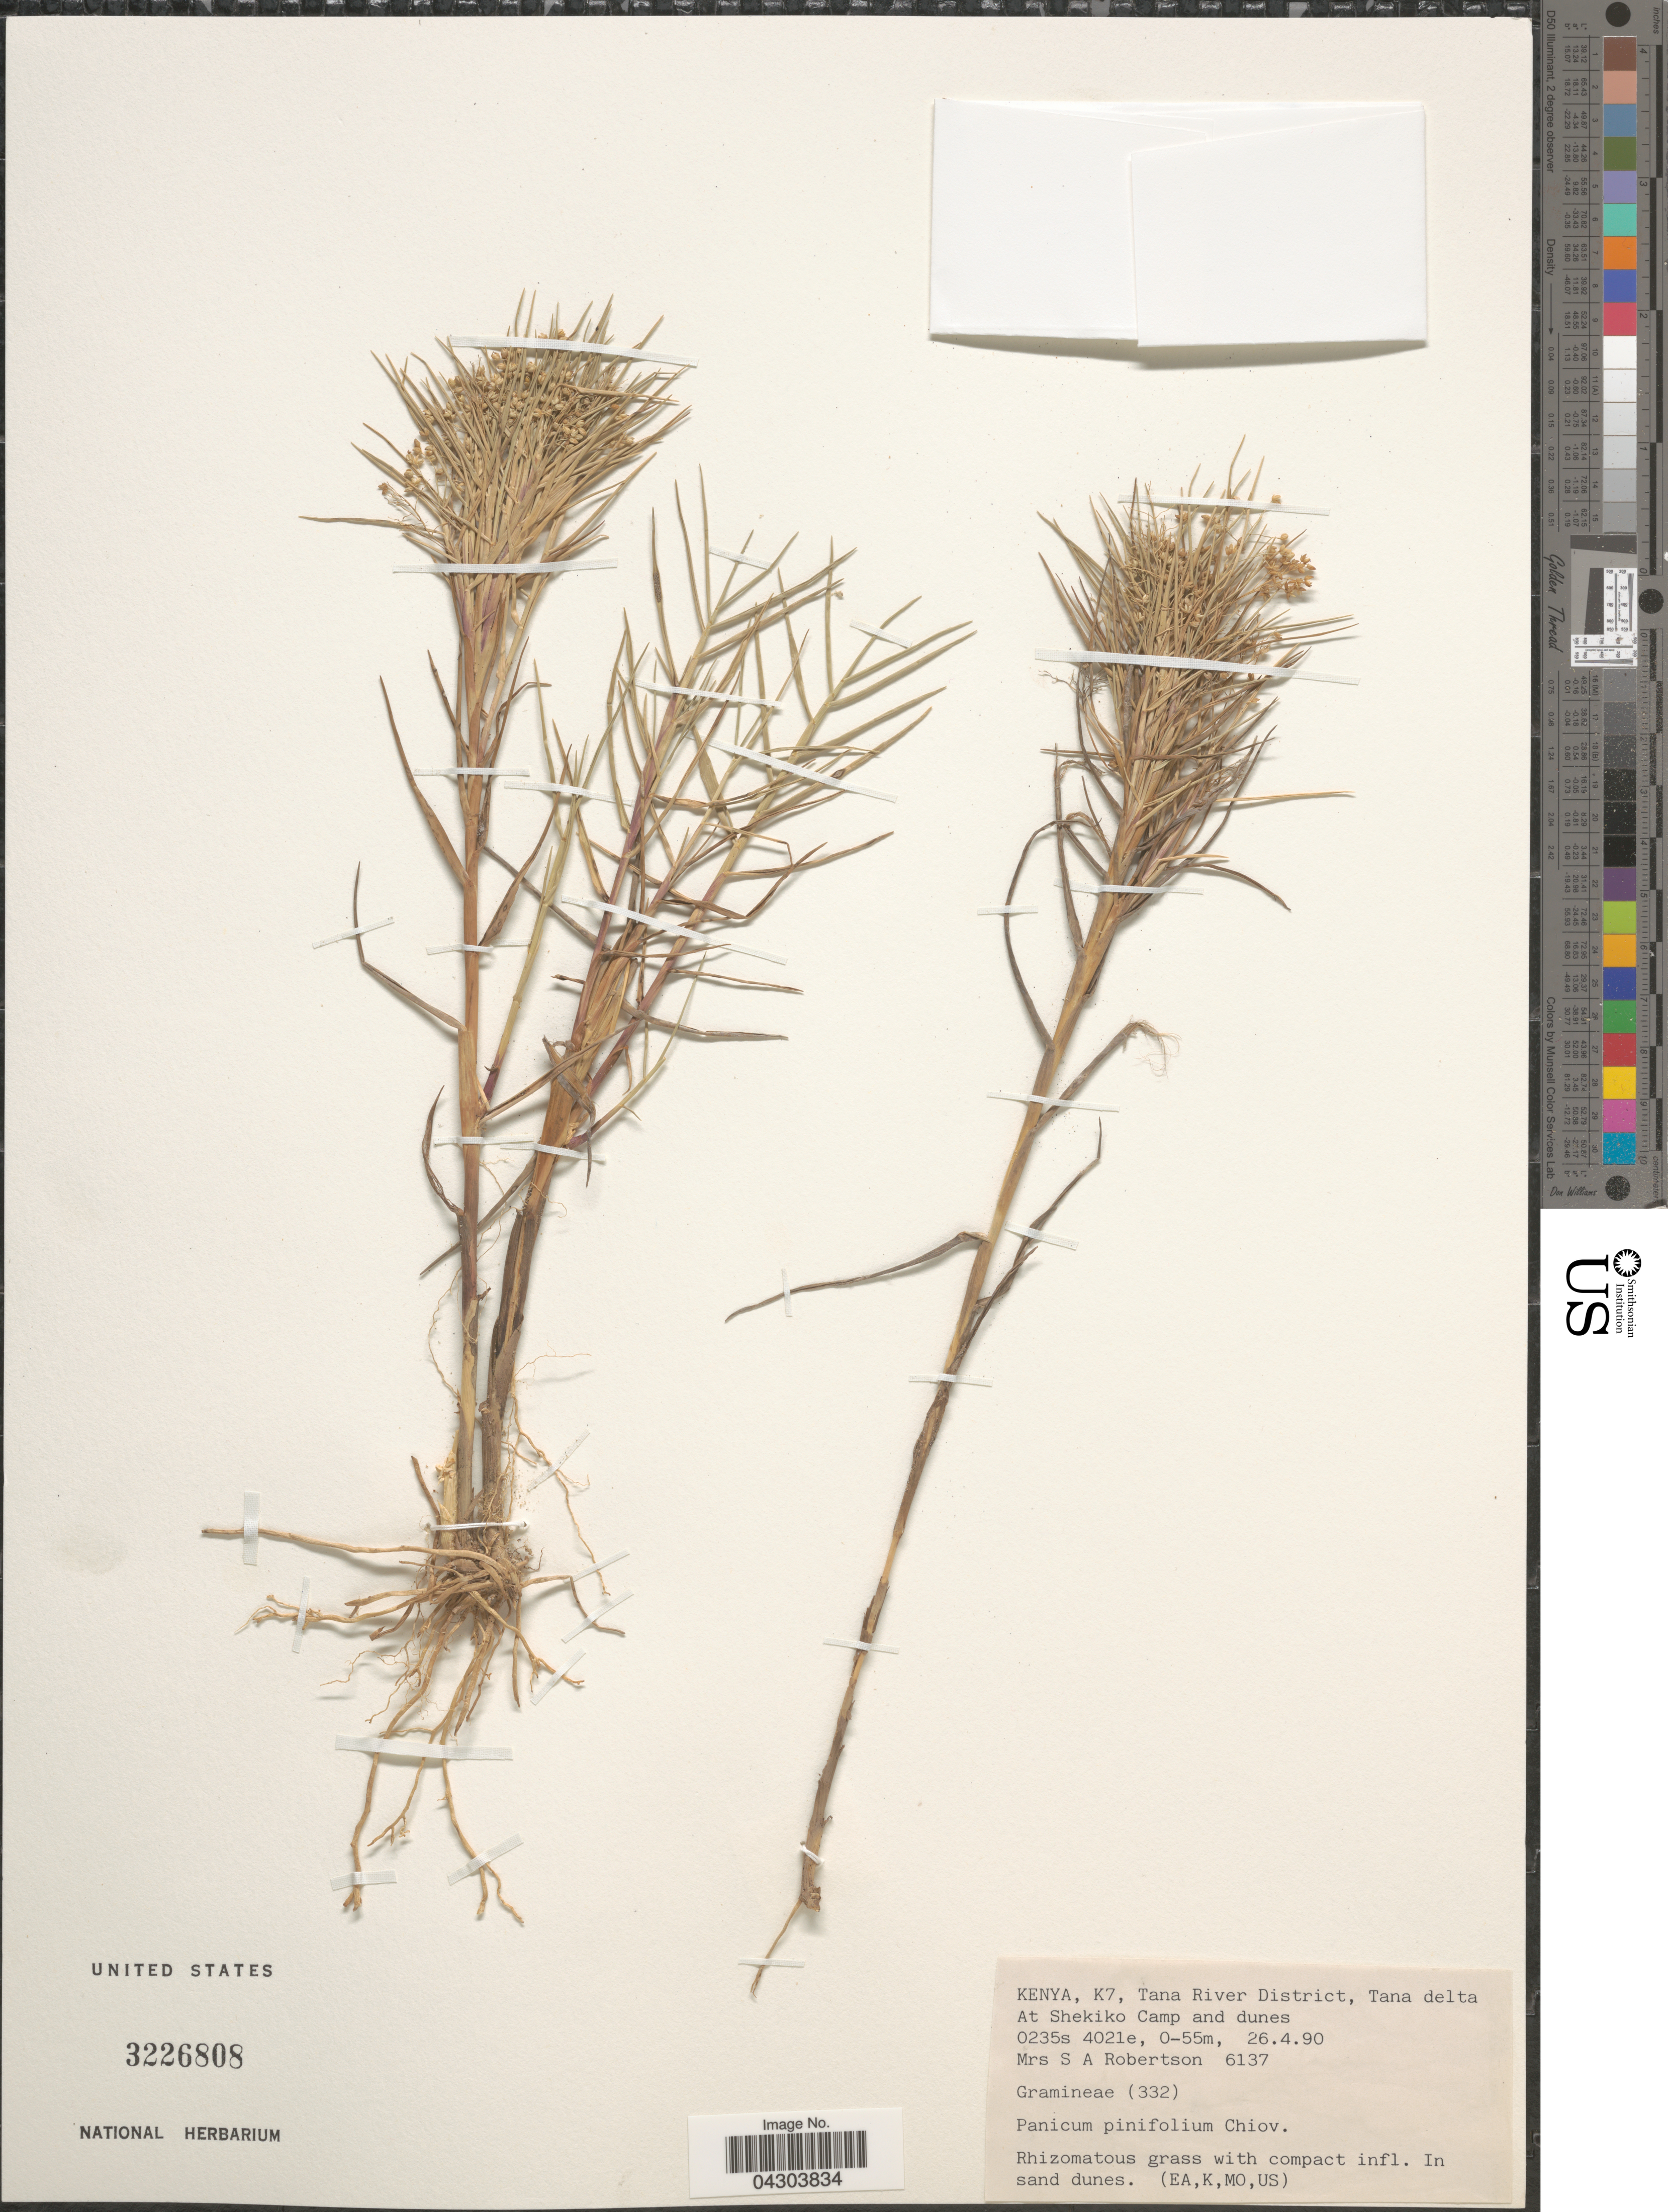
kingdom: Plantae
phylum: Tracheophyta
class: Liliopsida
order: Poales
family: Poaceae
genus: Panicum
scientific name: Panicum pinifolium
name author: Chiov.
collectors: S. Robertson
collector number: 6137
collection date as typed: Transcribed d/m/y: 26/4/90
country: Kenya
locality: K7. Tana River District, Tana delta. At Shekiko Camp and dunes.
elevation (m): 0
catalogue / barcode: US 3226808